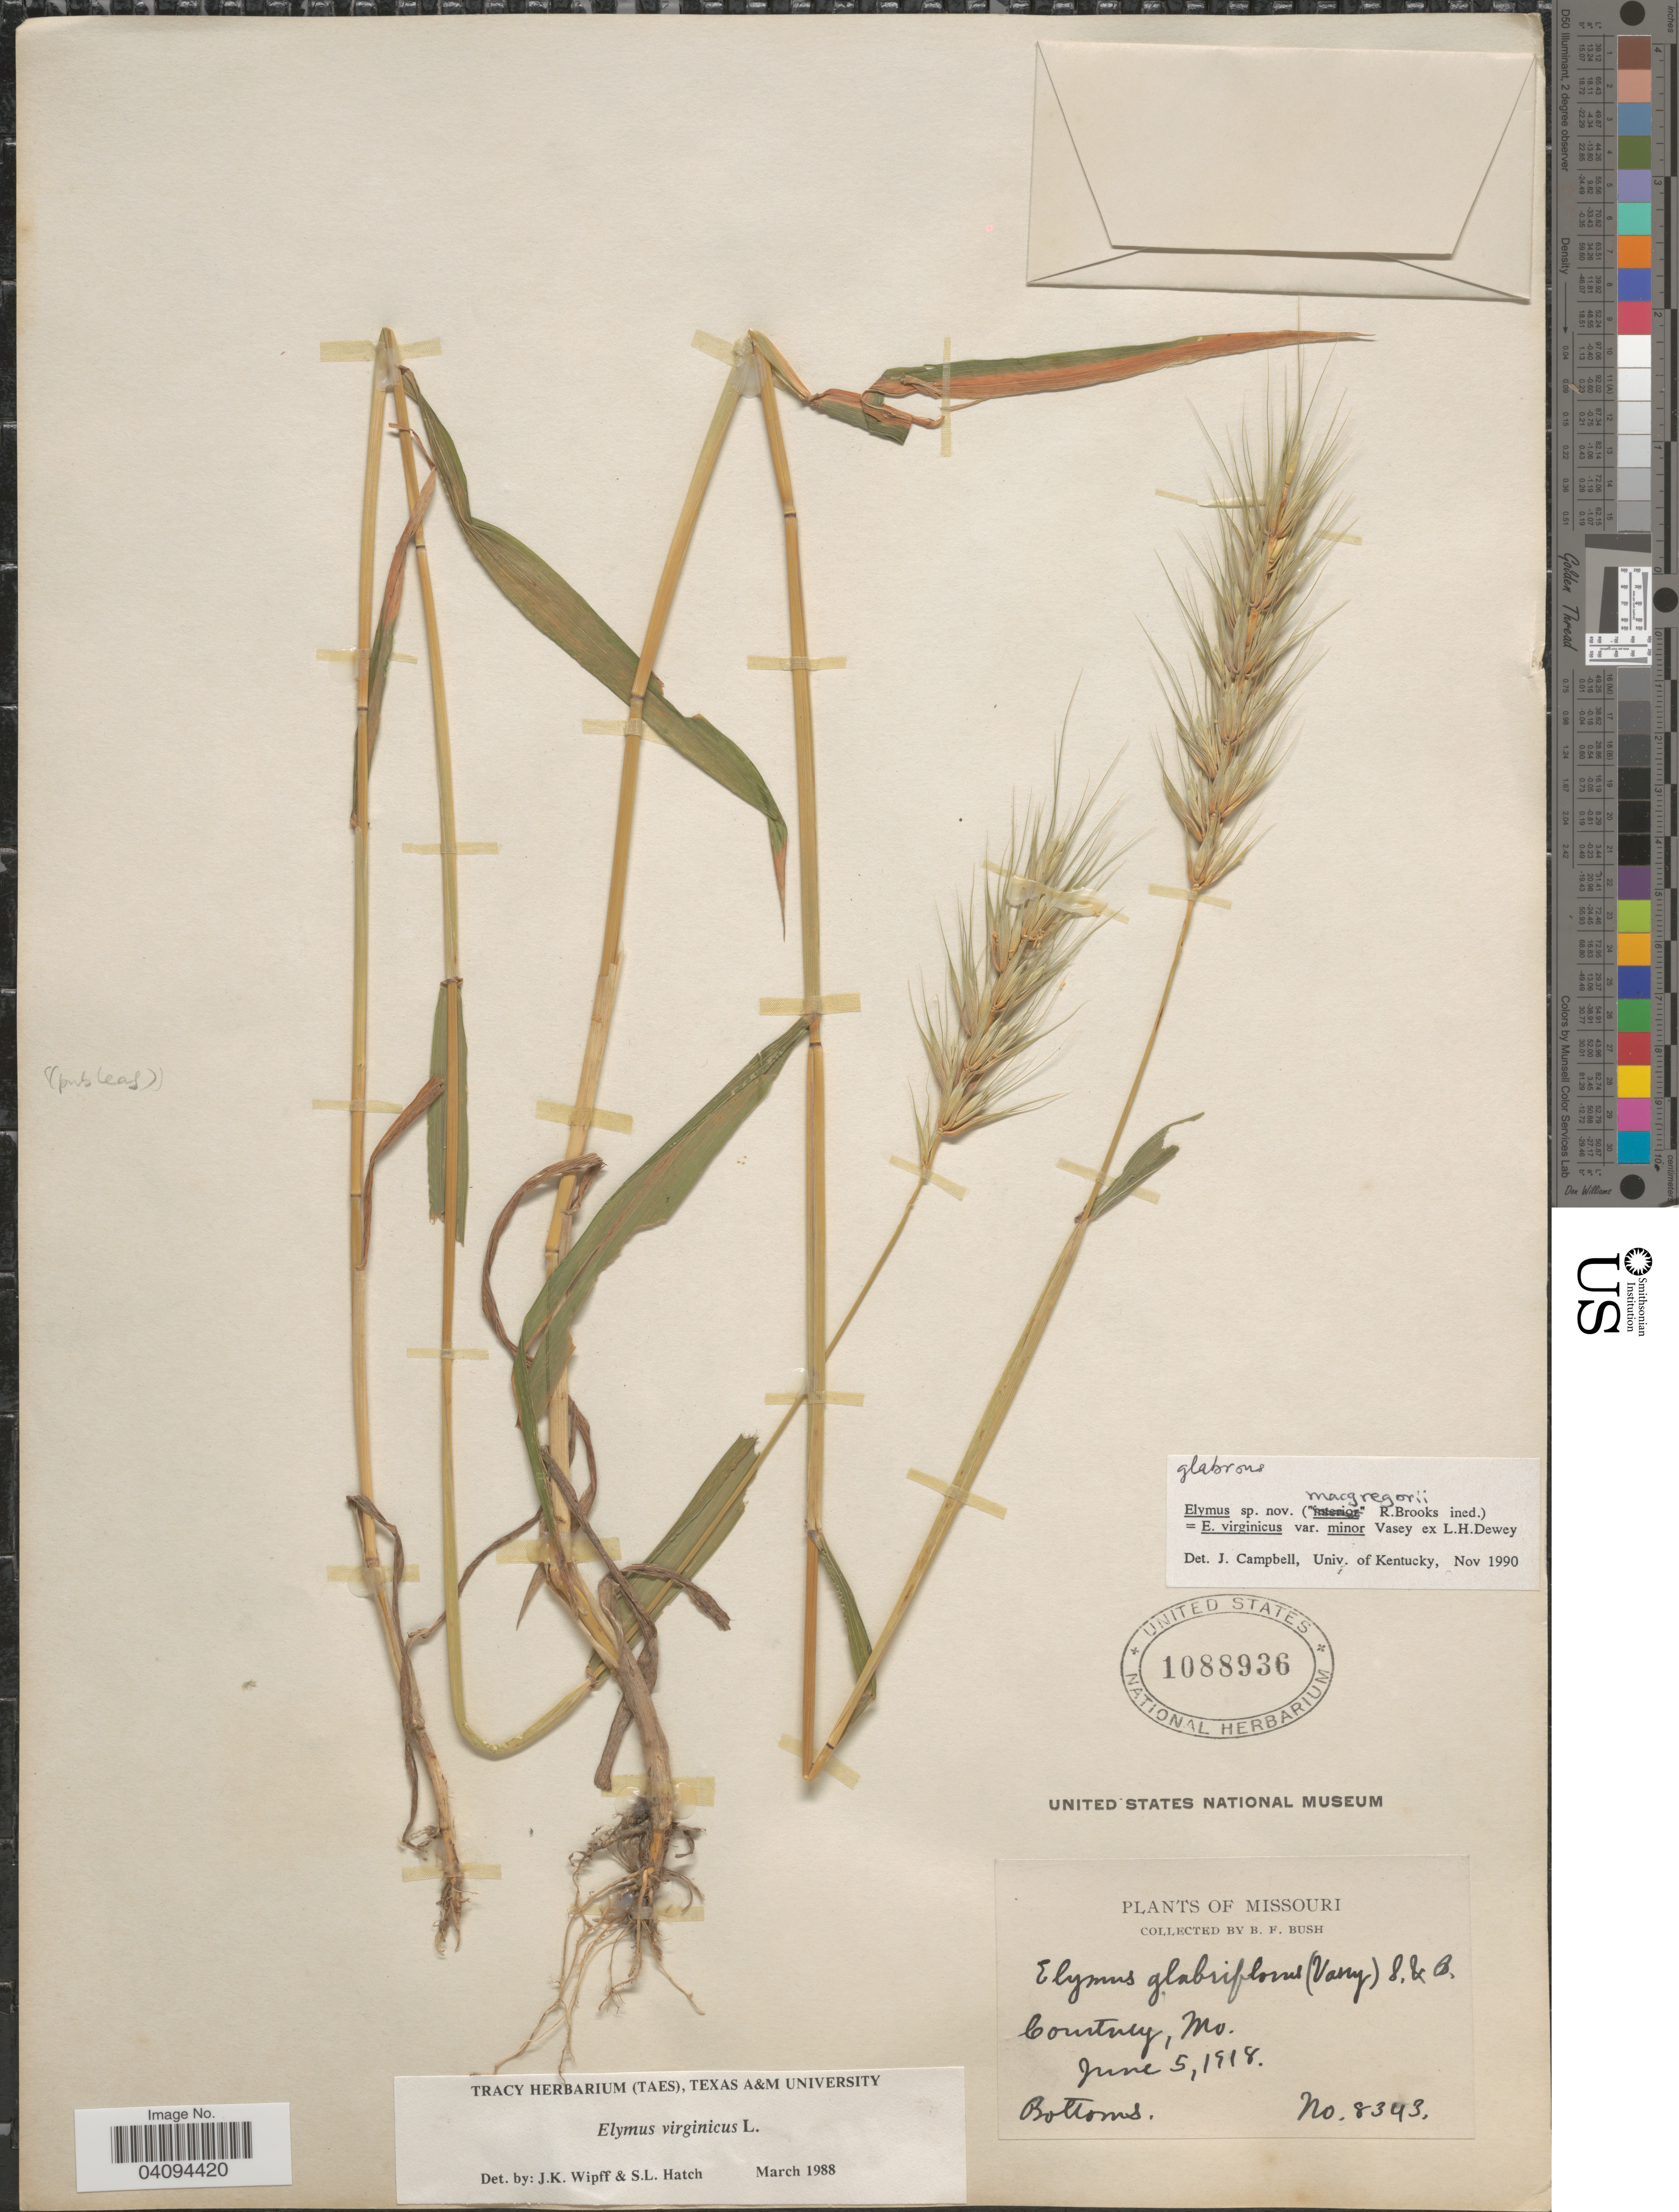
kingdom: Plantae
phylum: Tracheophyta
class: Liliopsida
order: Poales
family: Poaceae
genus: Elymus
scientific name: Elymus macgregorii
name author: R.E. Brooks & J.J.N. Campb.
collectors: B. F. Bush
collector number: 8343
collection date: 1918-06-05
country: United States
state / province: Missouri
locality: Courtney.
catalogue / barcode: US 1088936